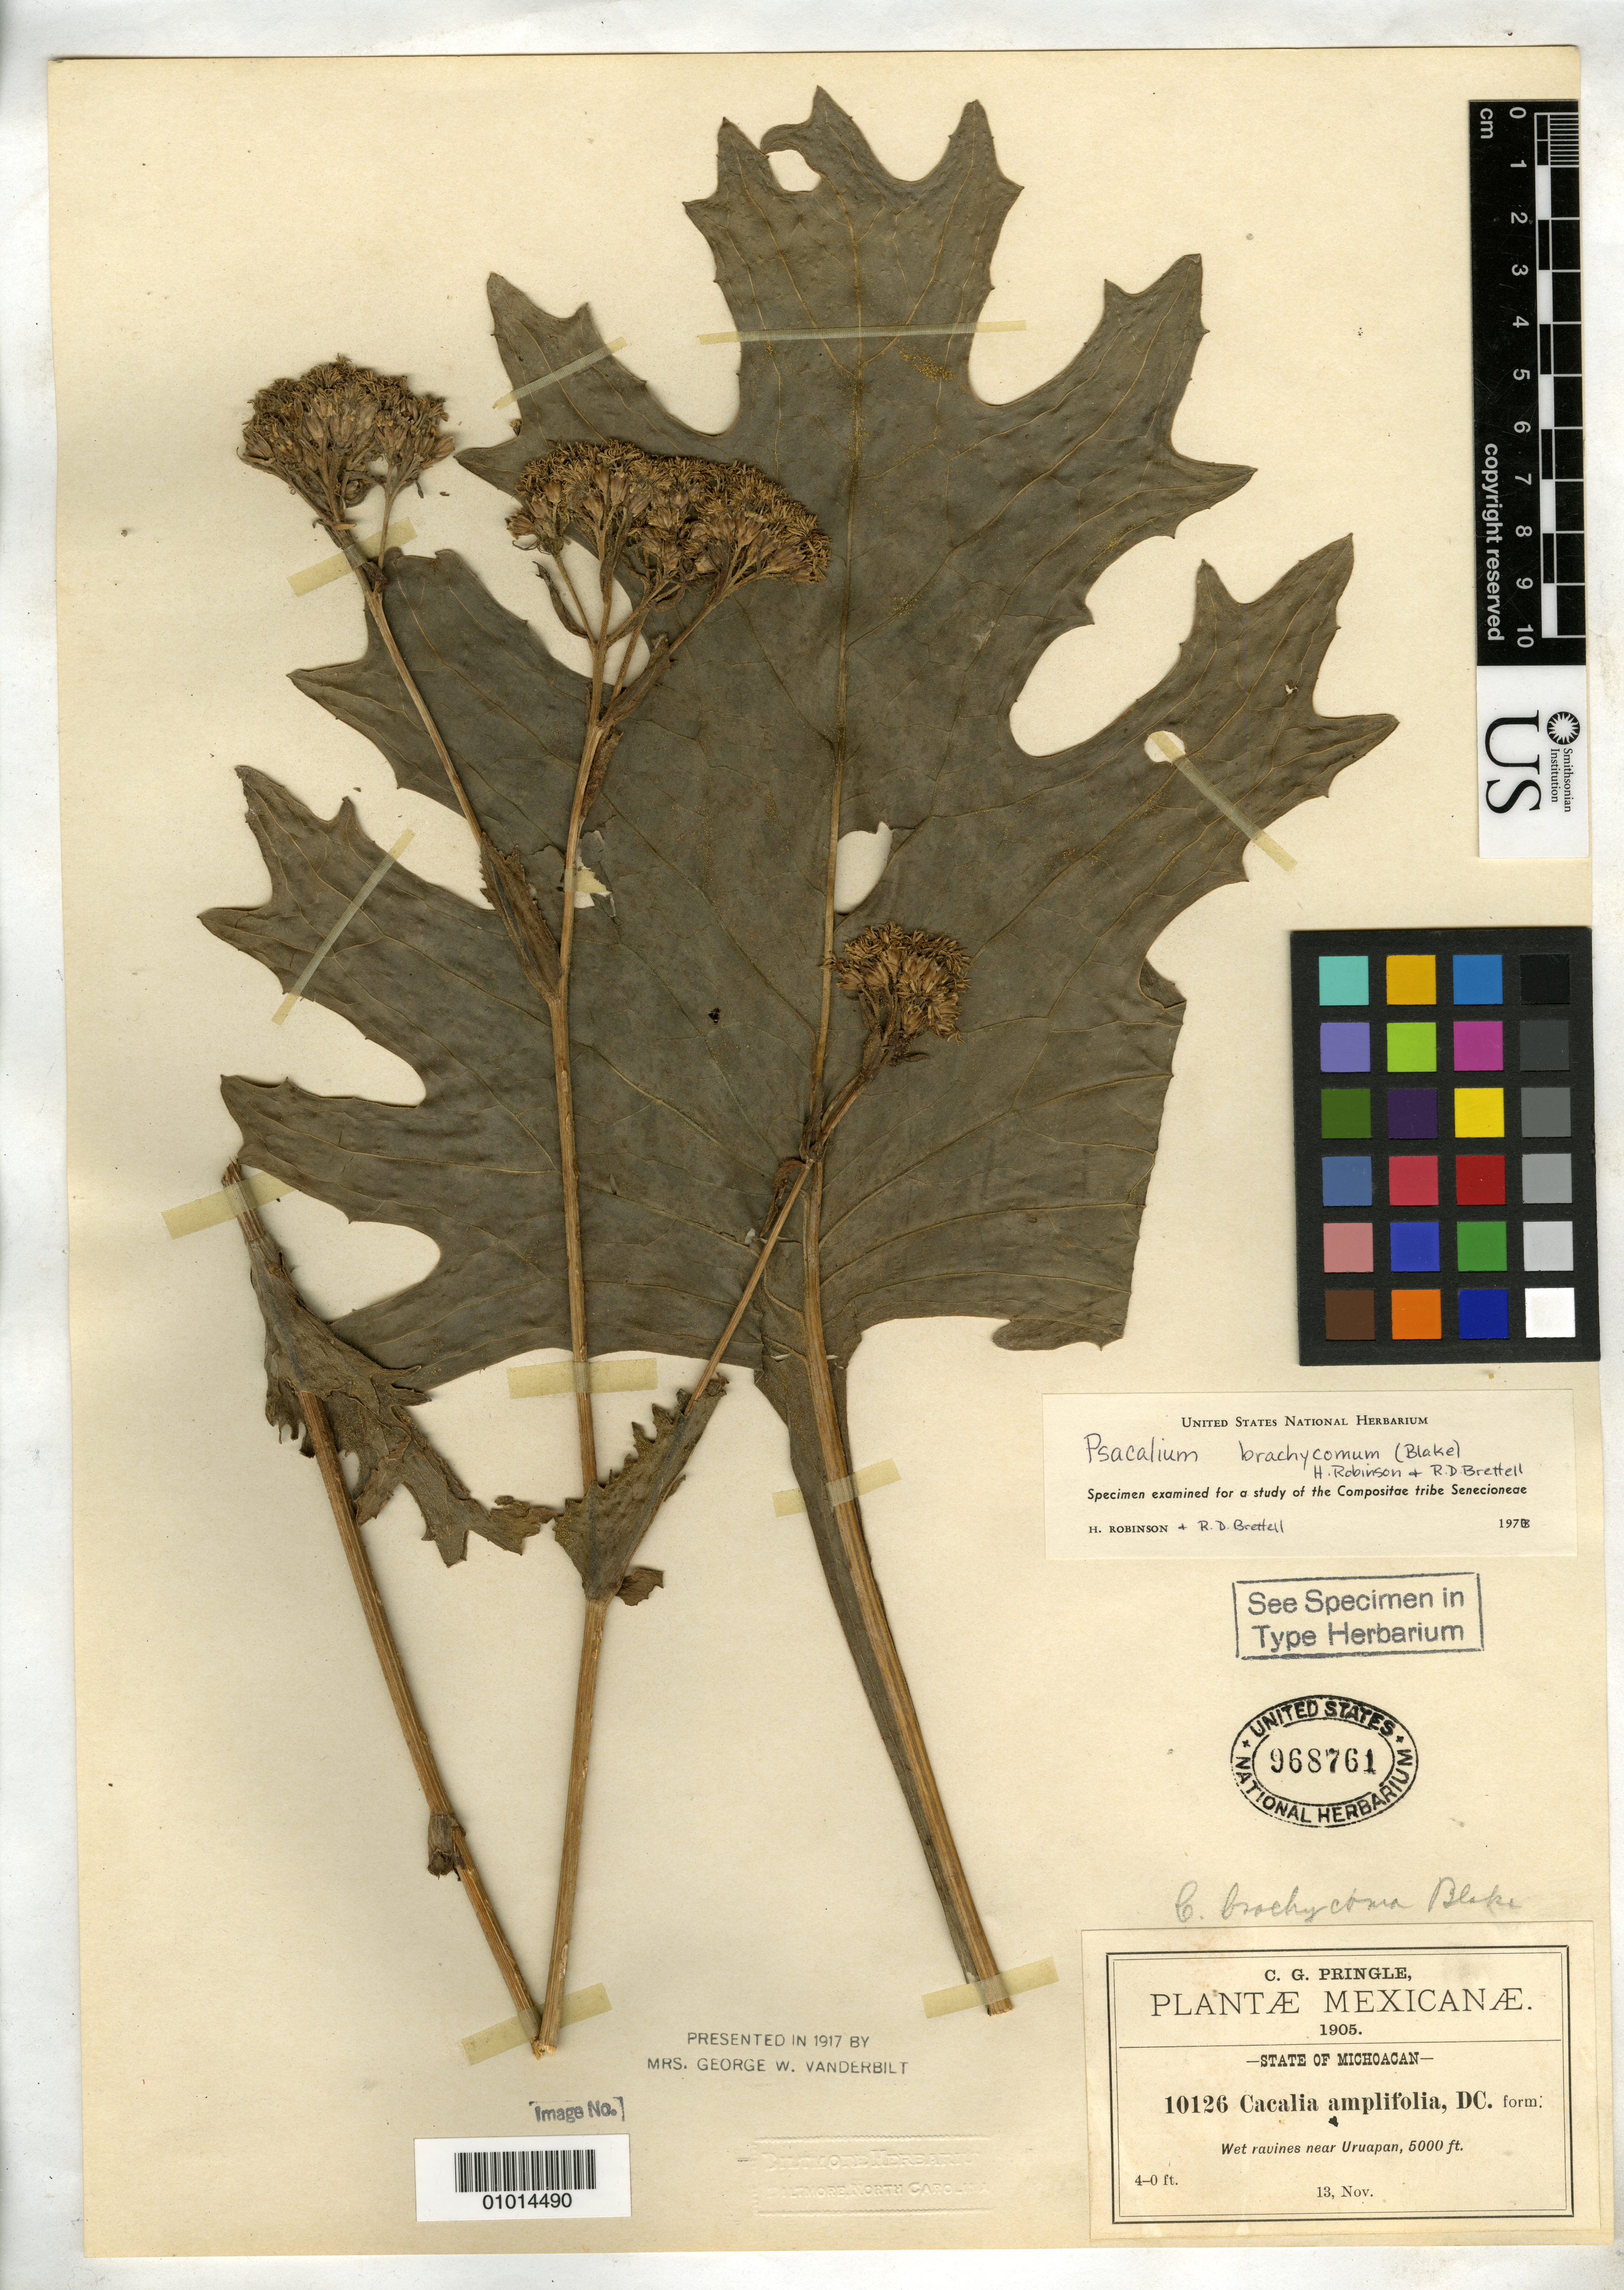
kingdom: Plantae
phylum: Tracheophyta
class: Magnoliopsida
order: Asterales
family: Asteraceae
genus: Cacalia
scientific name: Cacalia brachycoma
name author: S.F. Blake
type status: Type Collection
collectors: C. G. Pringle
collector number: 10126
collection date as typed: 13 Nov 1905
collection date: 1905-11-13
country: Mexico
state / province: Michoacán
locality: Uruapan.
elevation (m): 1524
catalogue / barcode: US 968761